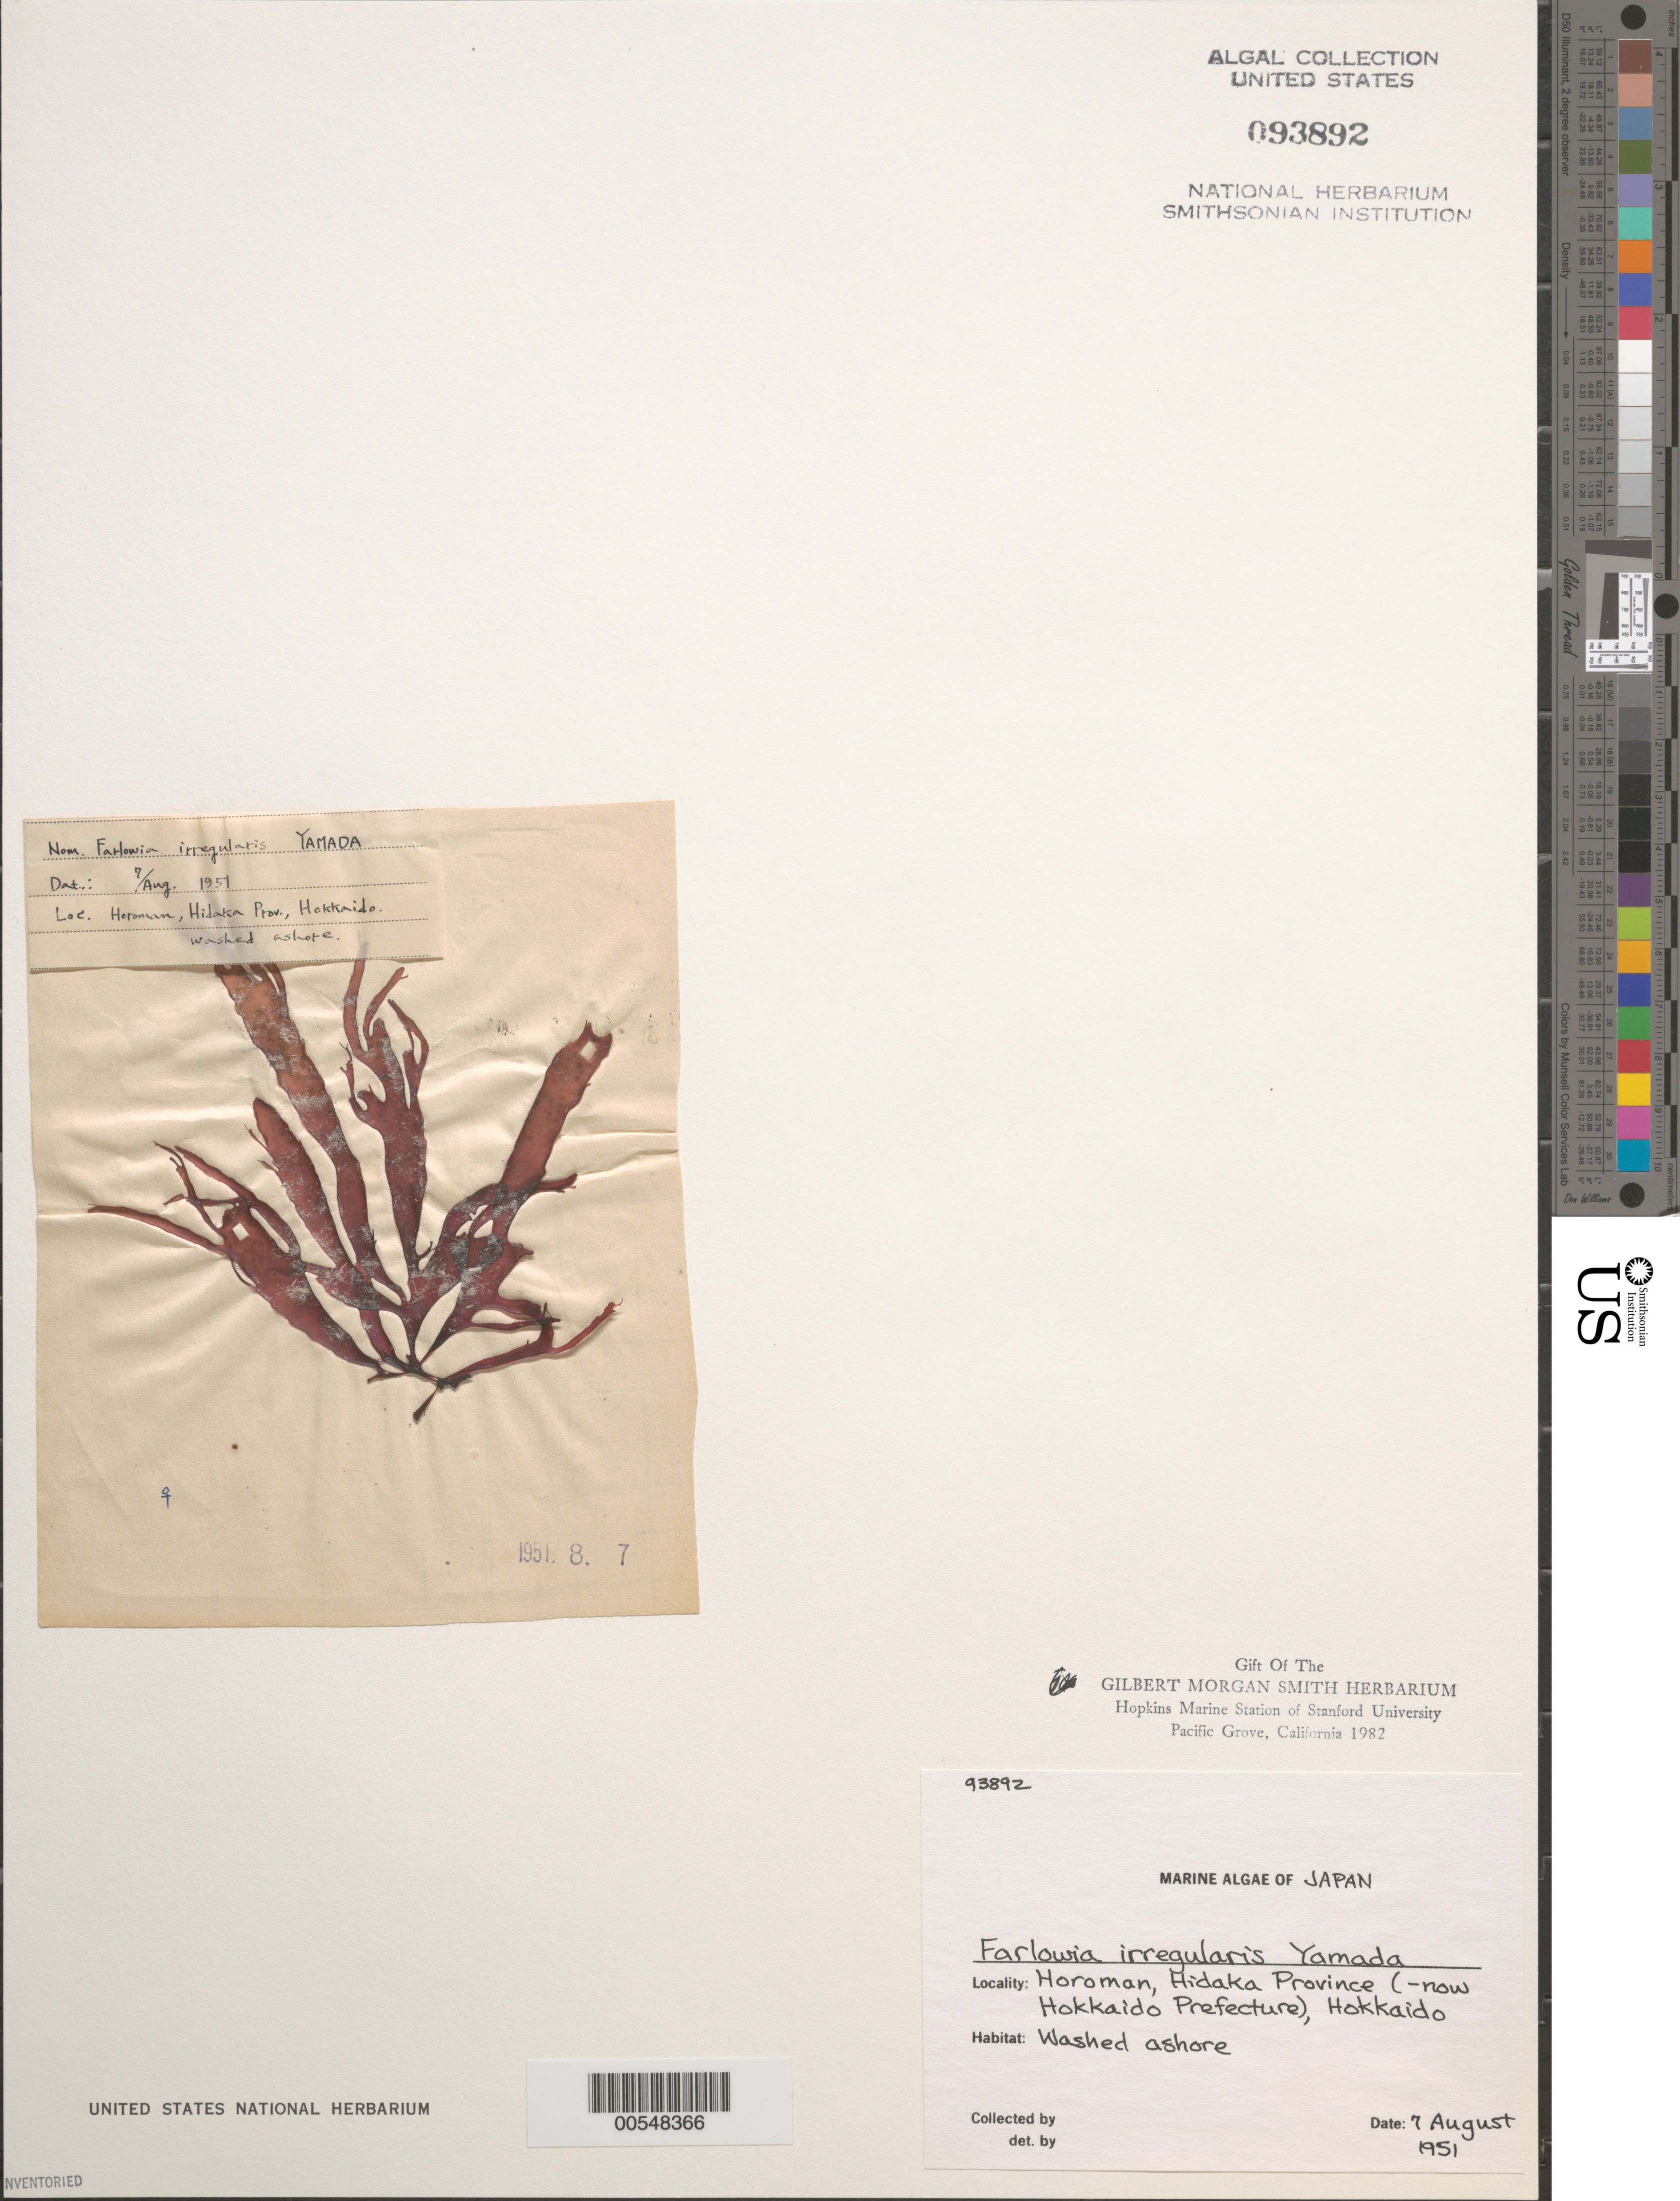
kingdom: Plantae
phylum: Rhodophyta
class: Florideophyceae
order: Gigartinales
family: Dumontiaceae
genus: Masudaphycus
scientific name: Masudaphycus irregularis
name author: (Yamada) S.C. Lindstrom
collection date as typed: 07 Aug 1951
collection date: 1951-08-07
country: Japan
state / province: Hokkaido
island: Hokkaido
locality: Horoman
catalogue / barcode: US 93892